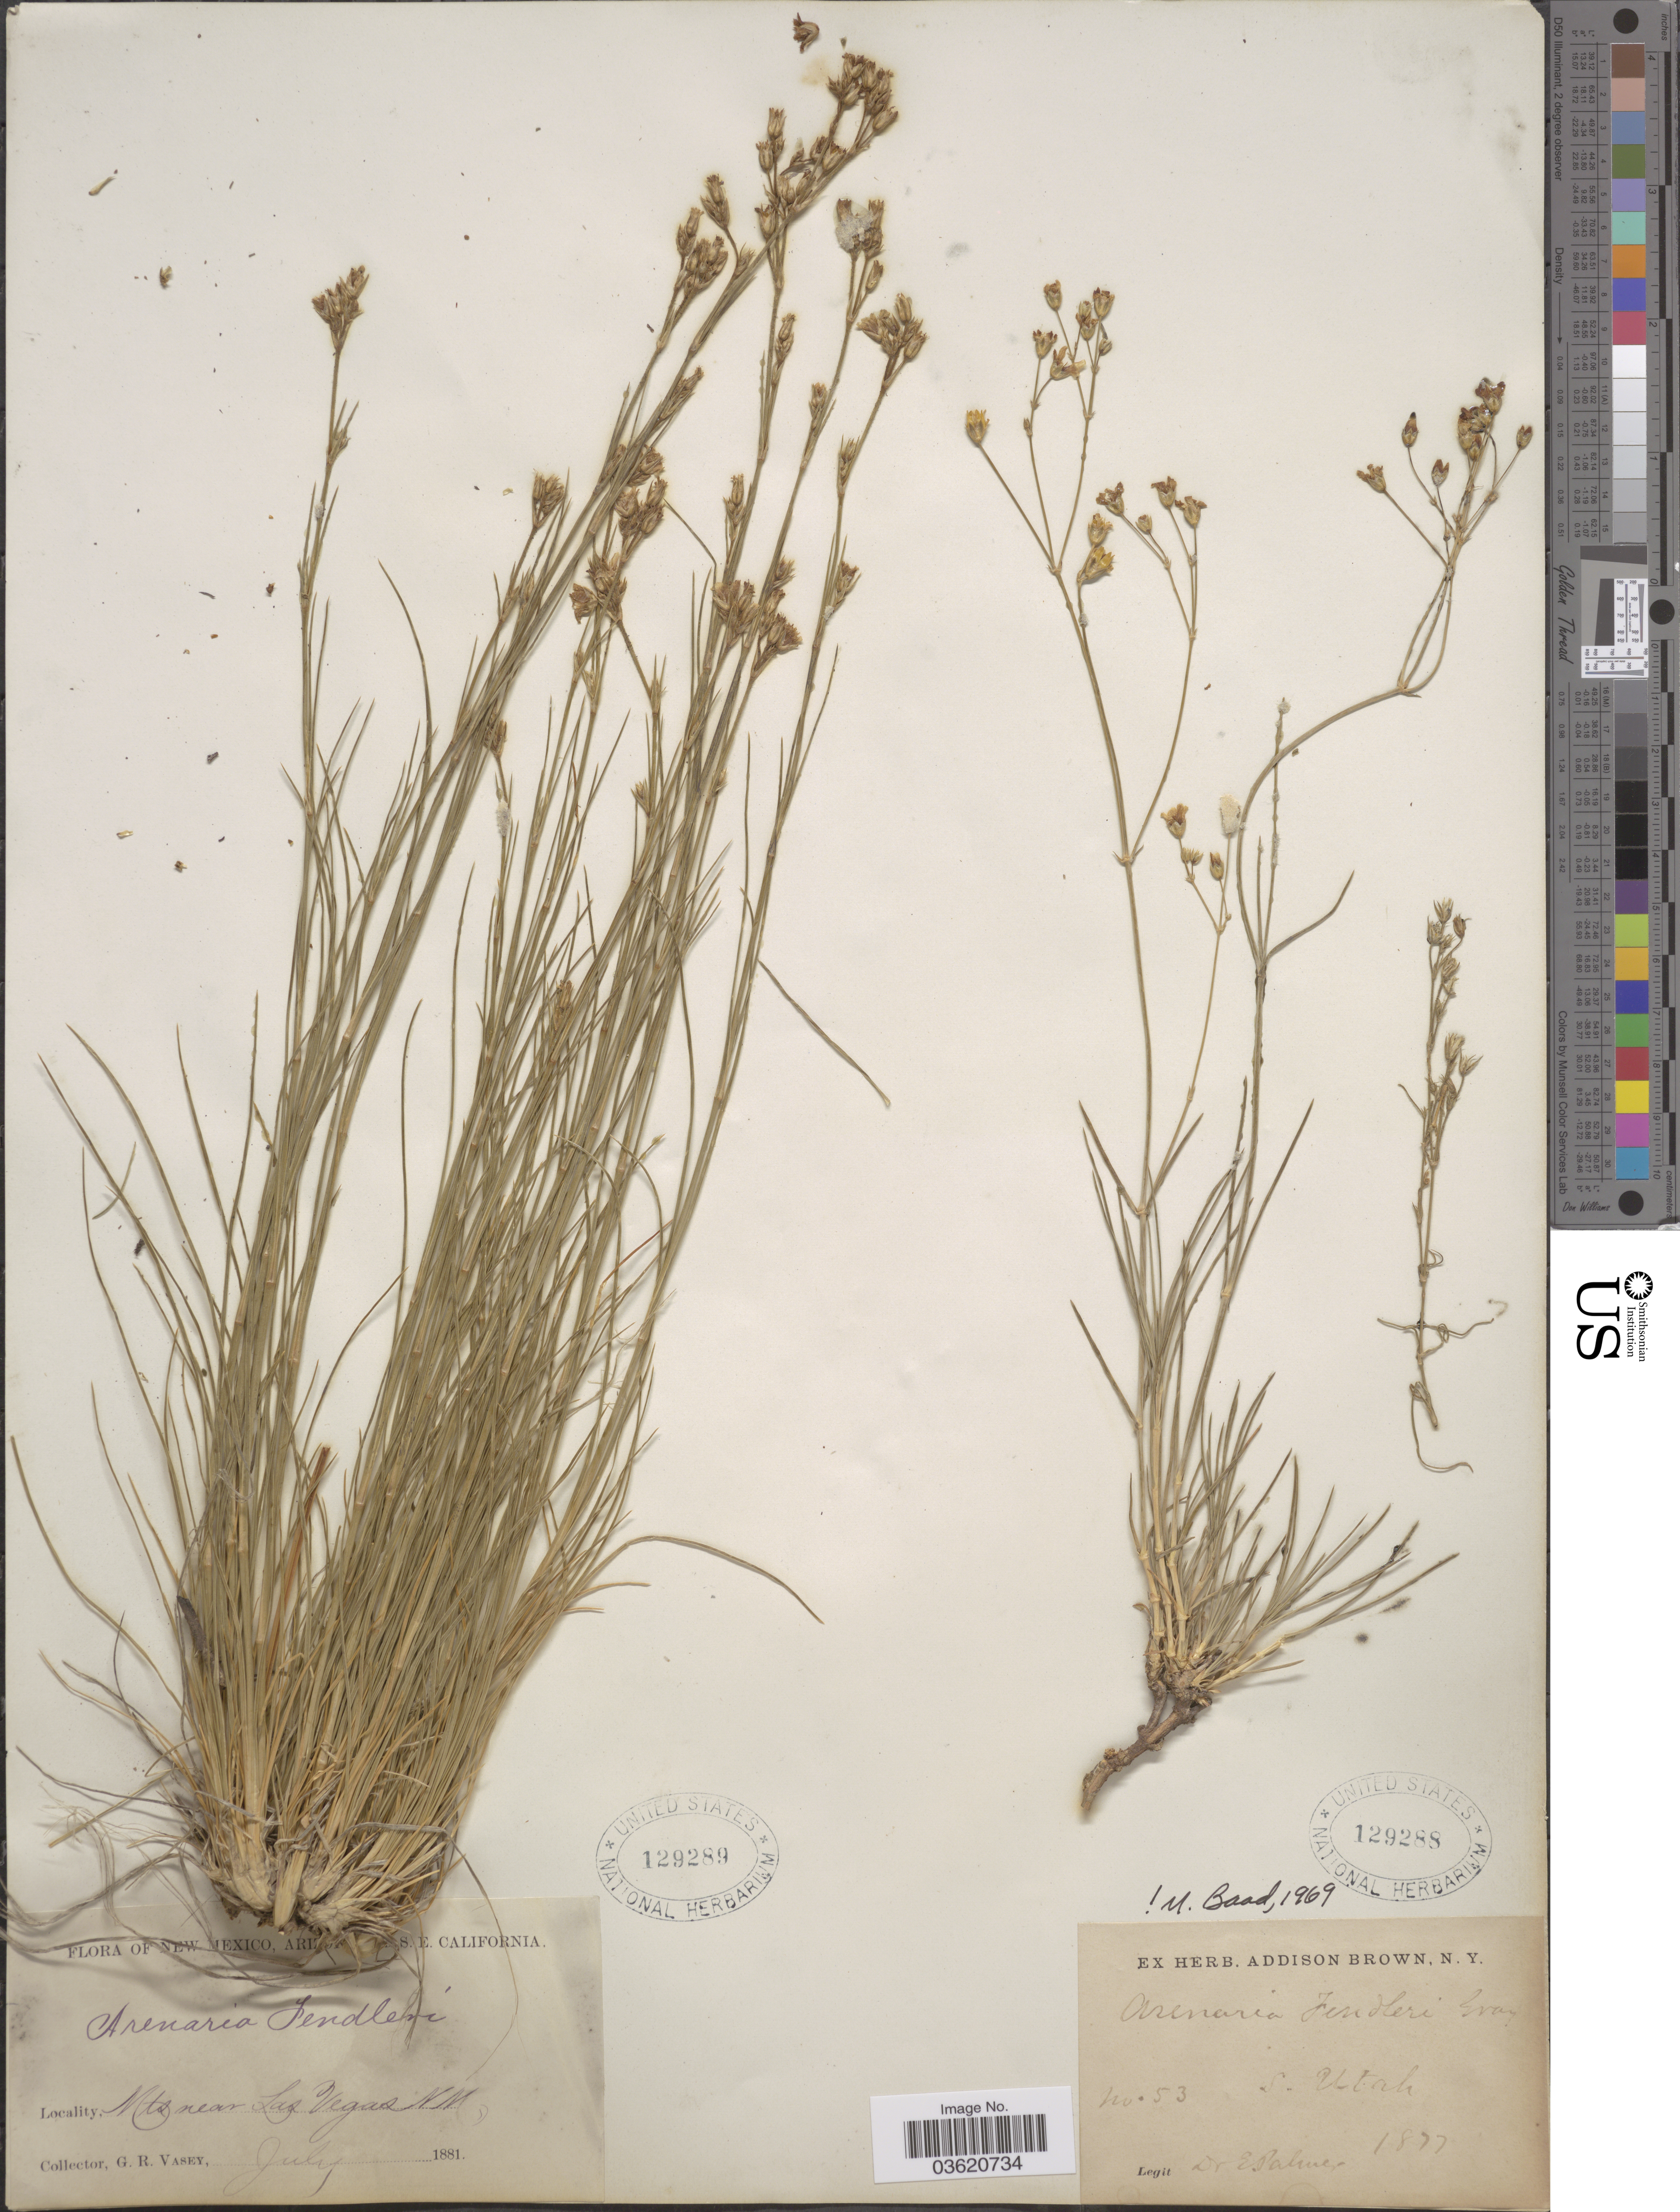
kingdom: Plantae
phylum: Tracheophyta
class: Magnoliopsida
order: Caryophyllales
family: Caryophyllaceae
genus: Eremogone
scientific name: Eremogone fendleri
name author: (A. Gray) Ikonn.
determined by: U.S. National Herbarium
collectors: G. R. Vasey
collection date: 1881-07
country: United States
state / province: New Mexico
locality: Mts near Las Vegas.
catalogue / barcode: US 129289-2